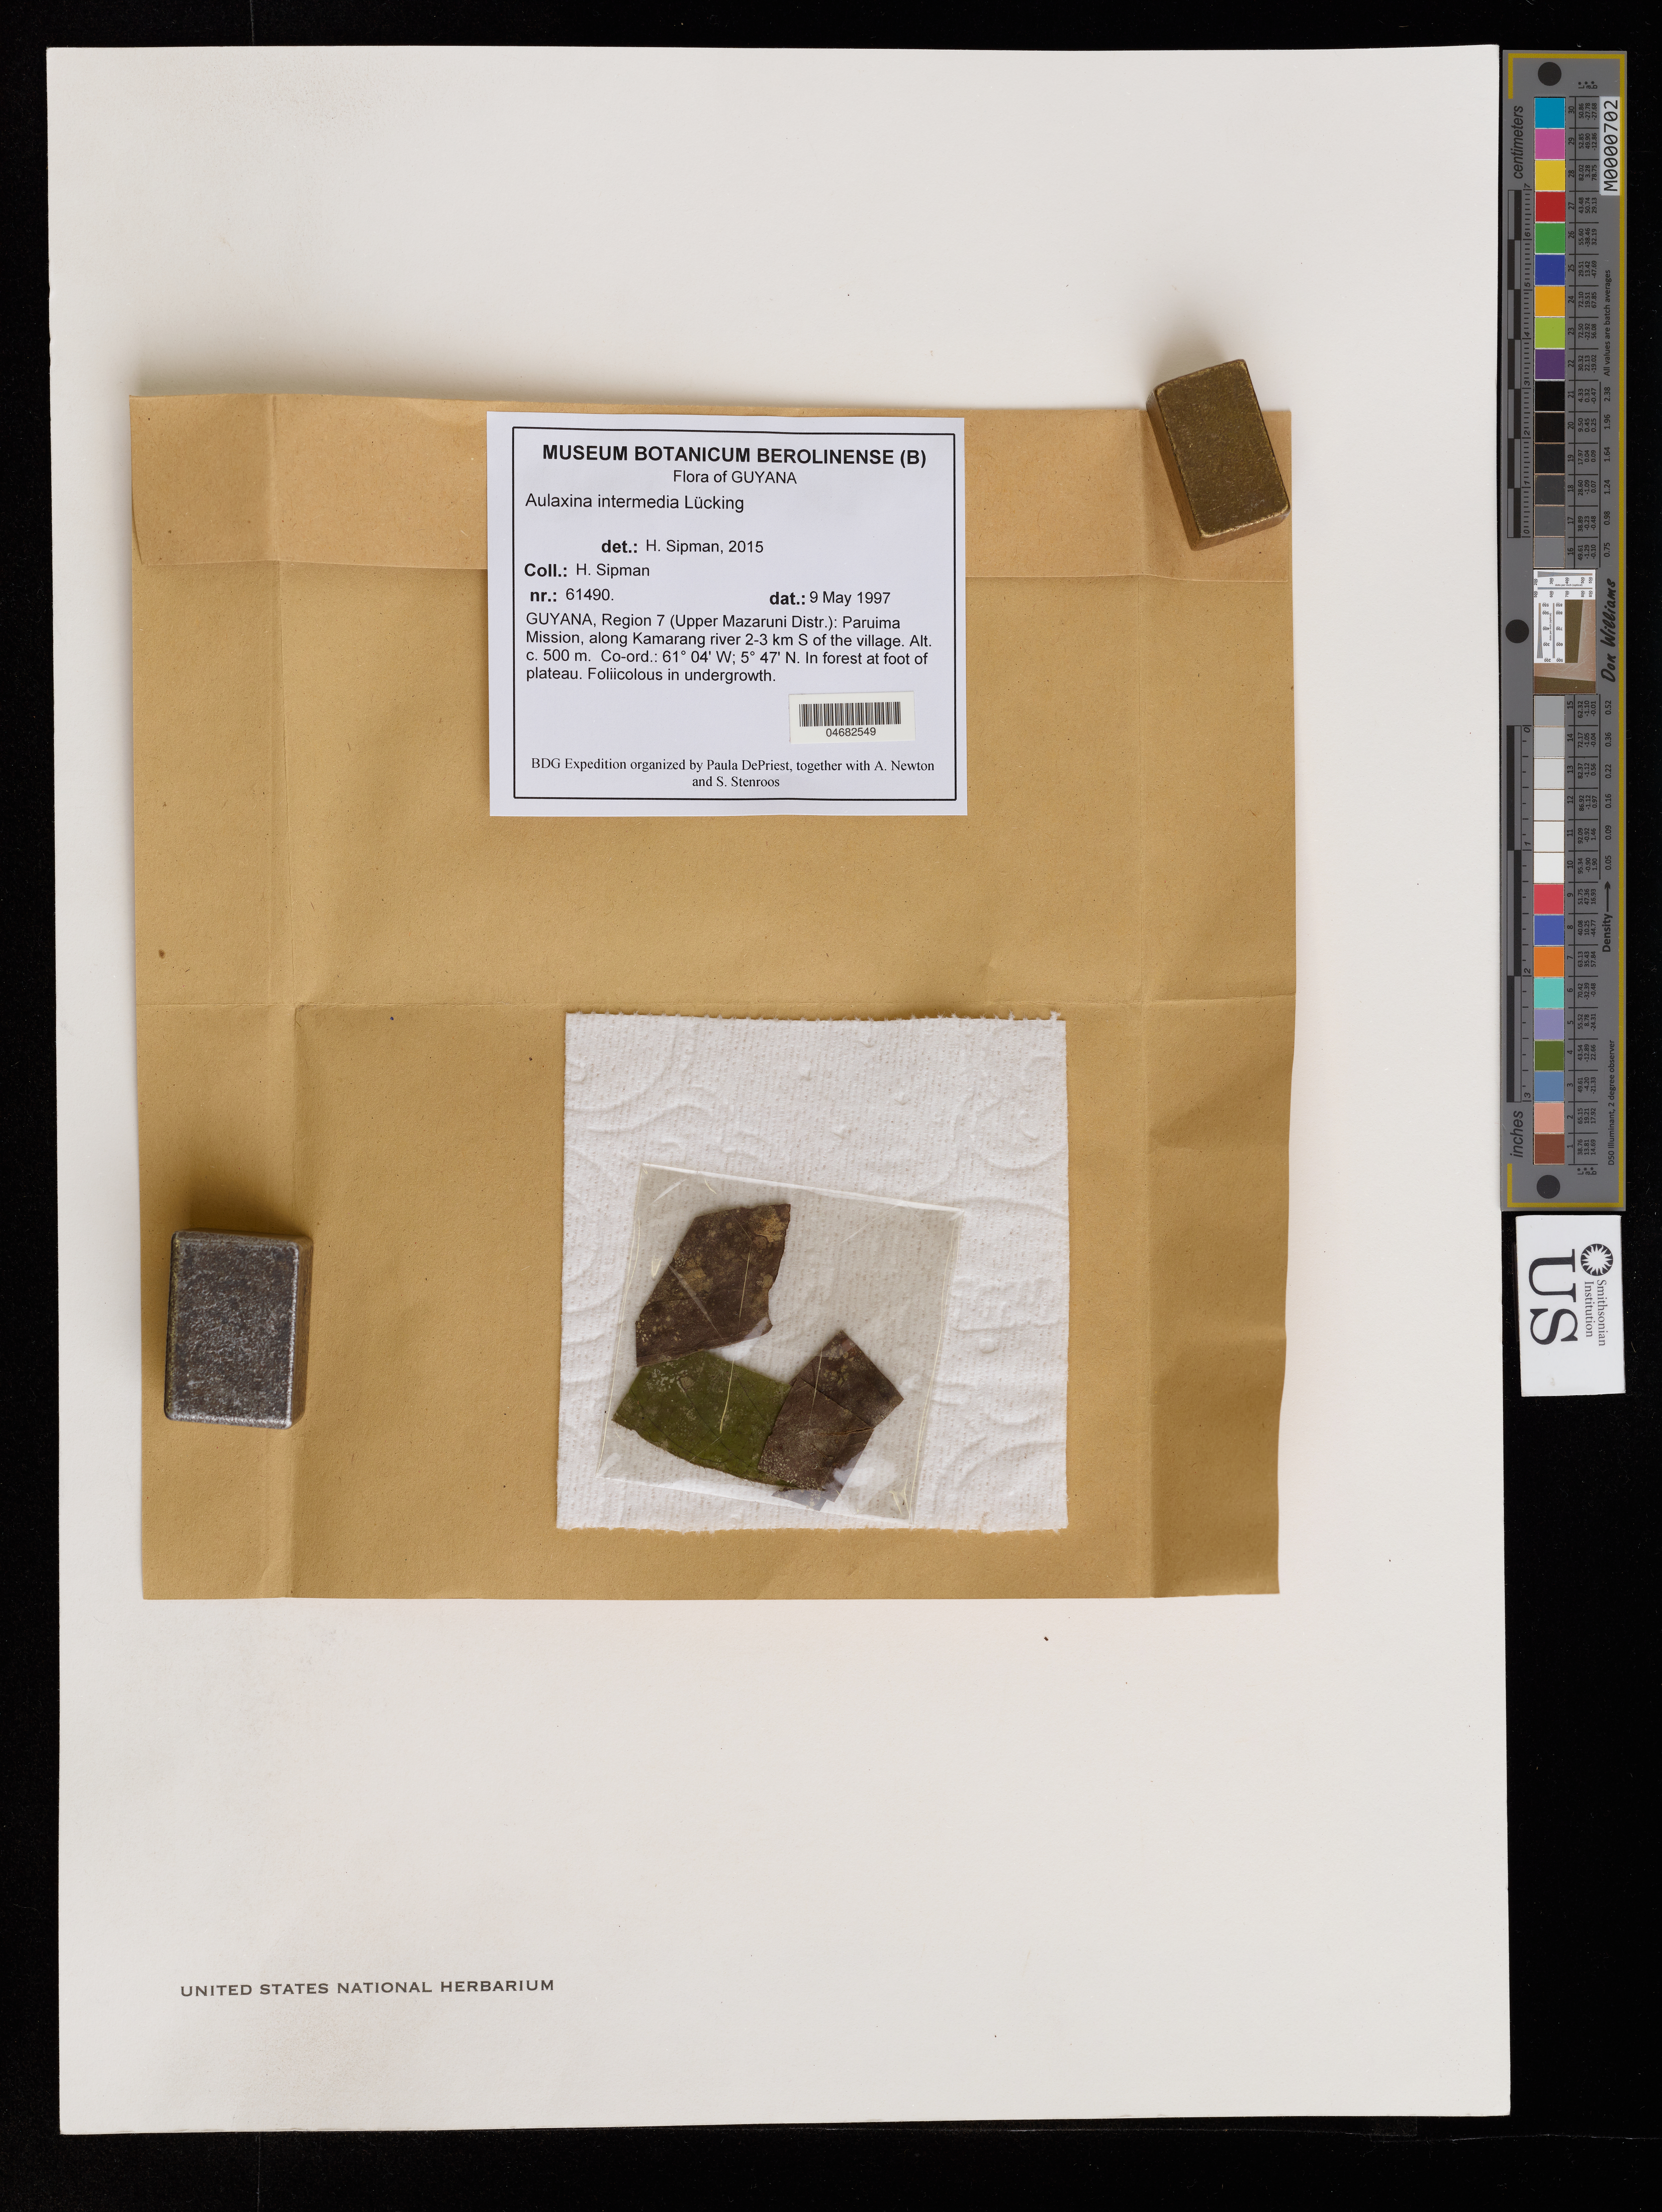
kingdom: Fungi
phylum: Ascomycota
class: Lecanoromycetes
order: Ostropales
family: Gomphillaceae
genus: Aulaxina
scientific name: Aulaxina intermedia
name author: Lücking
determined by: Sipman, H.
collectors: H. Sipman et al.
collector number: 61490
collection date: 1997-05-05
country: Guyana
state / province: Mazaruni-Potaro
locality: Paruima Mission, along Kamarang river 2-3 km S of the village.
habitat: In forest at foot of plateau. Foliicolous in undergrowth.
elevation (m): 500